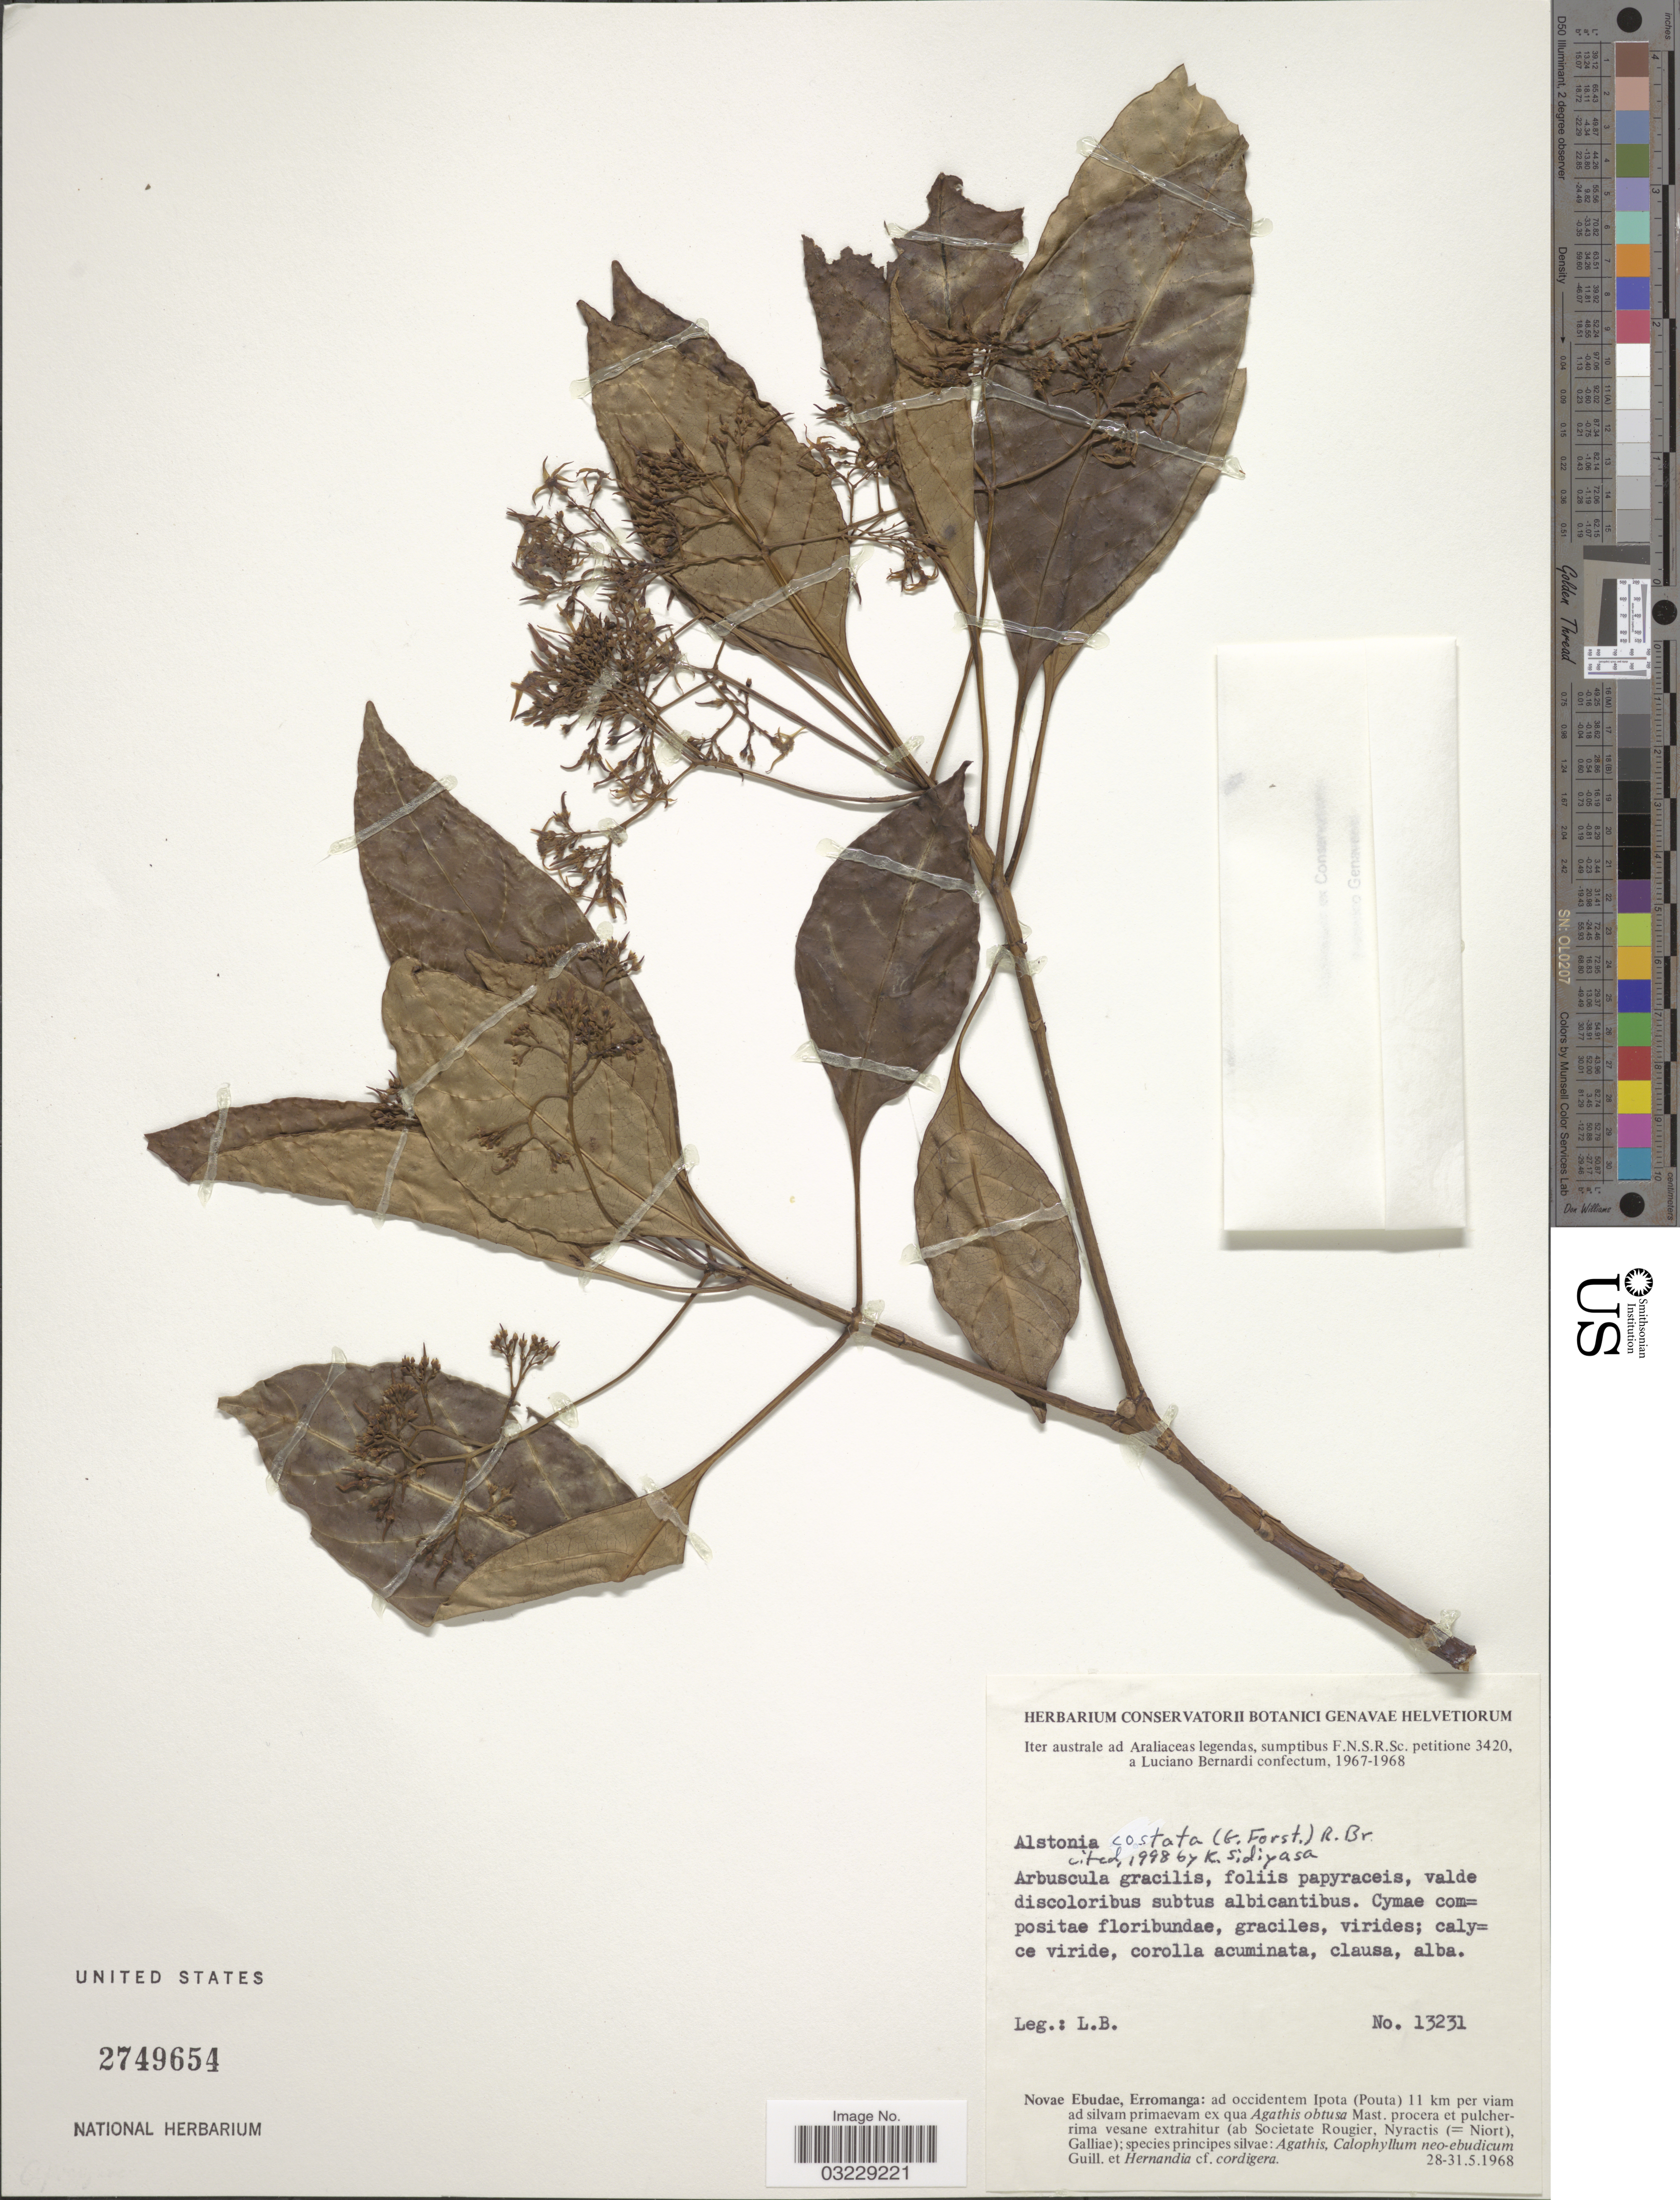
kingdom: Plantae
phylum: Tracheophyta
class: Magnoliopsida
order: Gentianales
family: Apocynaceae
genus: Alstonia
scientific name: Alstonia costata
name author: (G. Forst.) R. Br.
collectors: L. Bernardi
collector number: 13231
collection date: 1968-05-28/1968-05-31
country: Vanuatu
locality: Novae Ebudae, Erromanga: ad occidentem Ipota (Pouta) 11 km per viam ad silvam.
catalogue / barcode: US 2749654